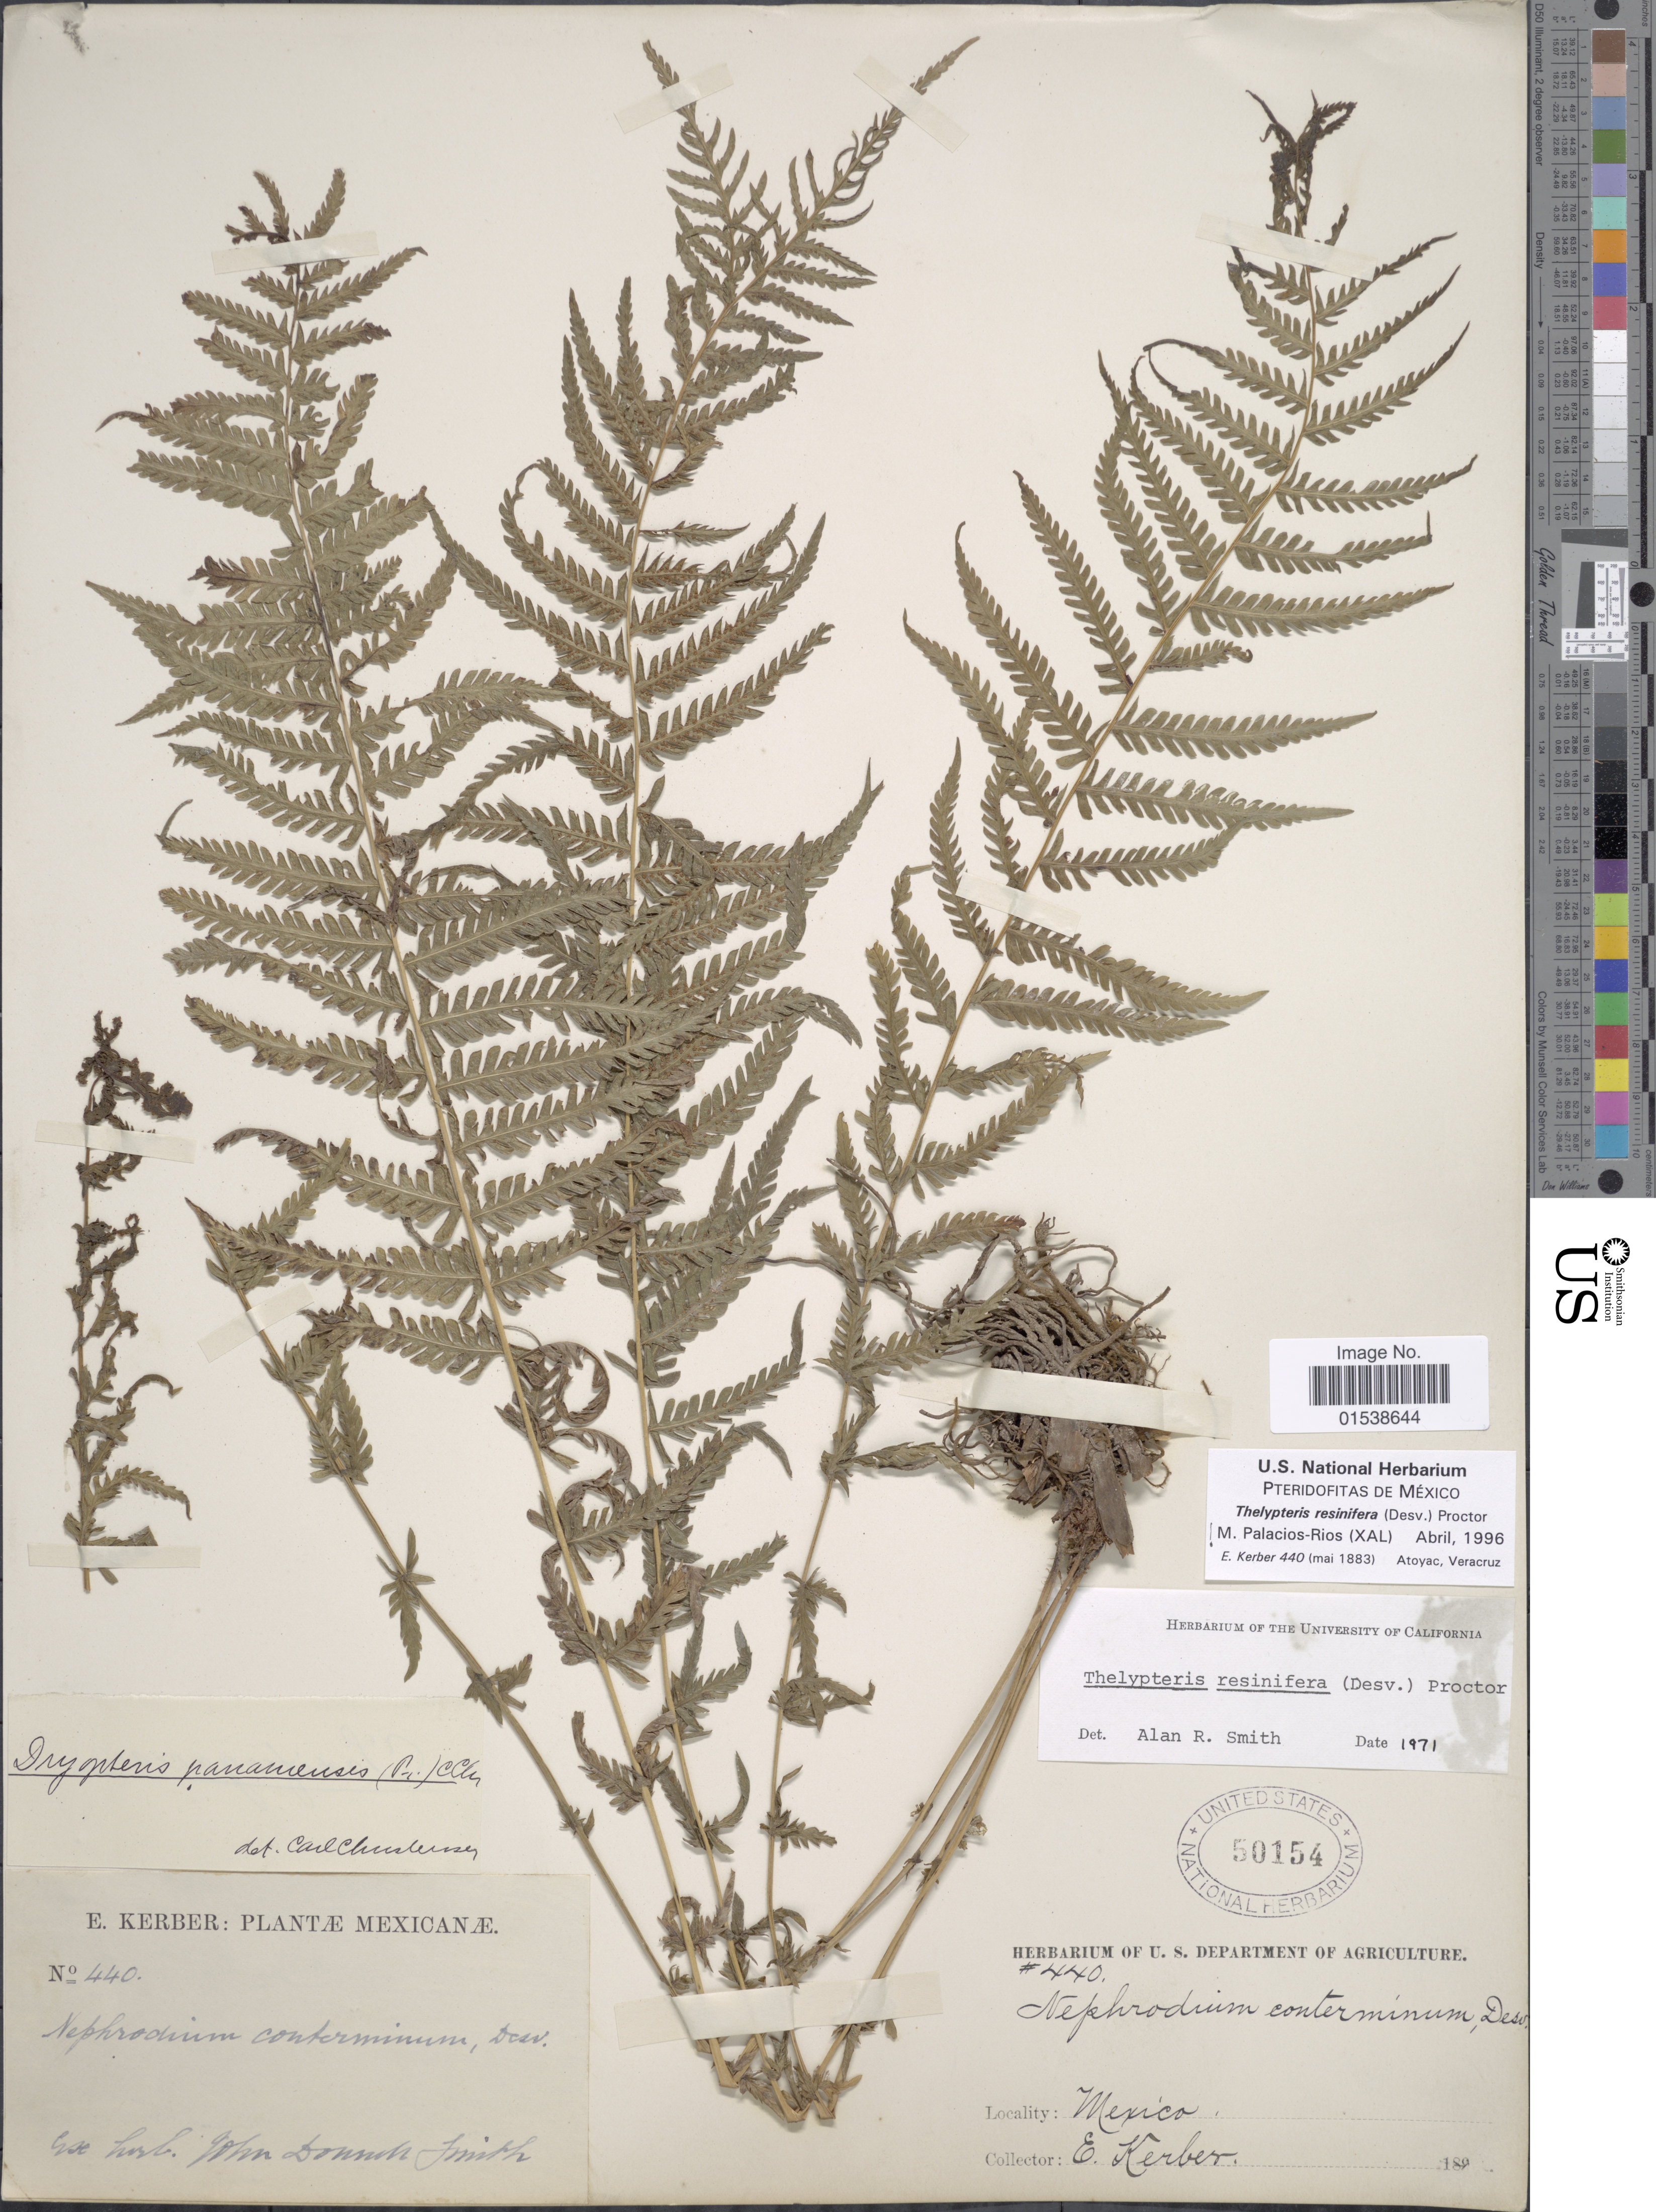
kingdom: Plantae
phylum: Tracheophyta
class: Polypodiopsida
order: Polypodiales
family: Thelypteridaceae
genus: Amauropelta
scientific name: Amauropelta resinifera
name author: (Desv.) Pic. Serm.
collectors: E. Kerber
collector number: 440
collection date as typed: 189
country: Mexico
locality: Mexicanae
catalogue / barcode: US 50154